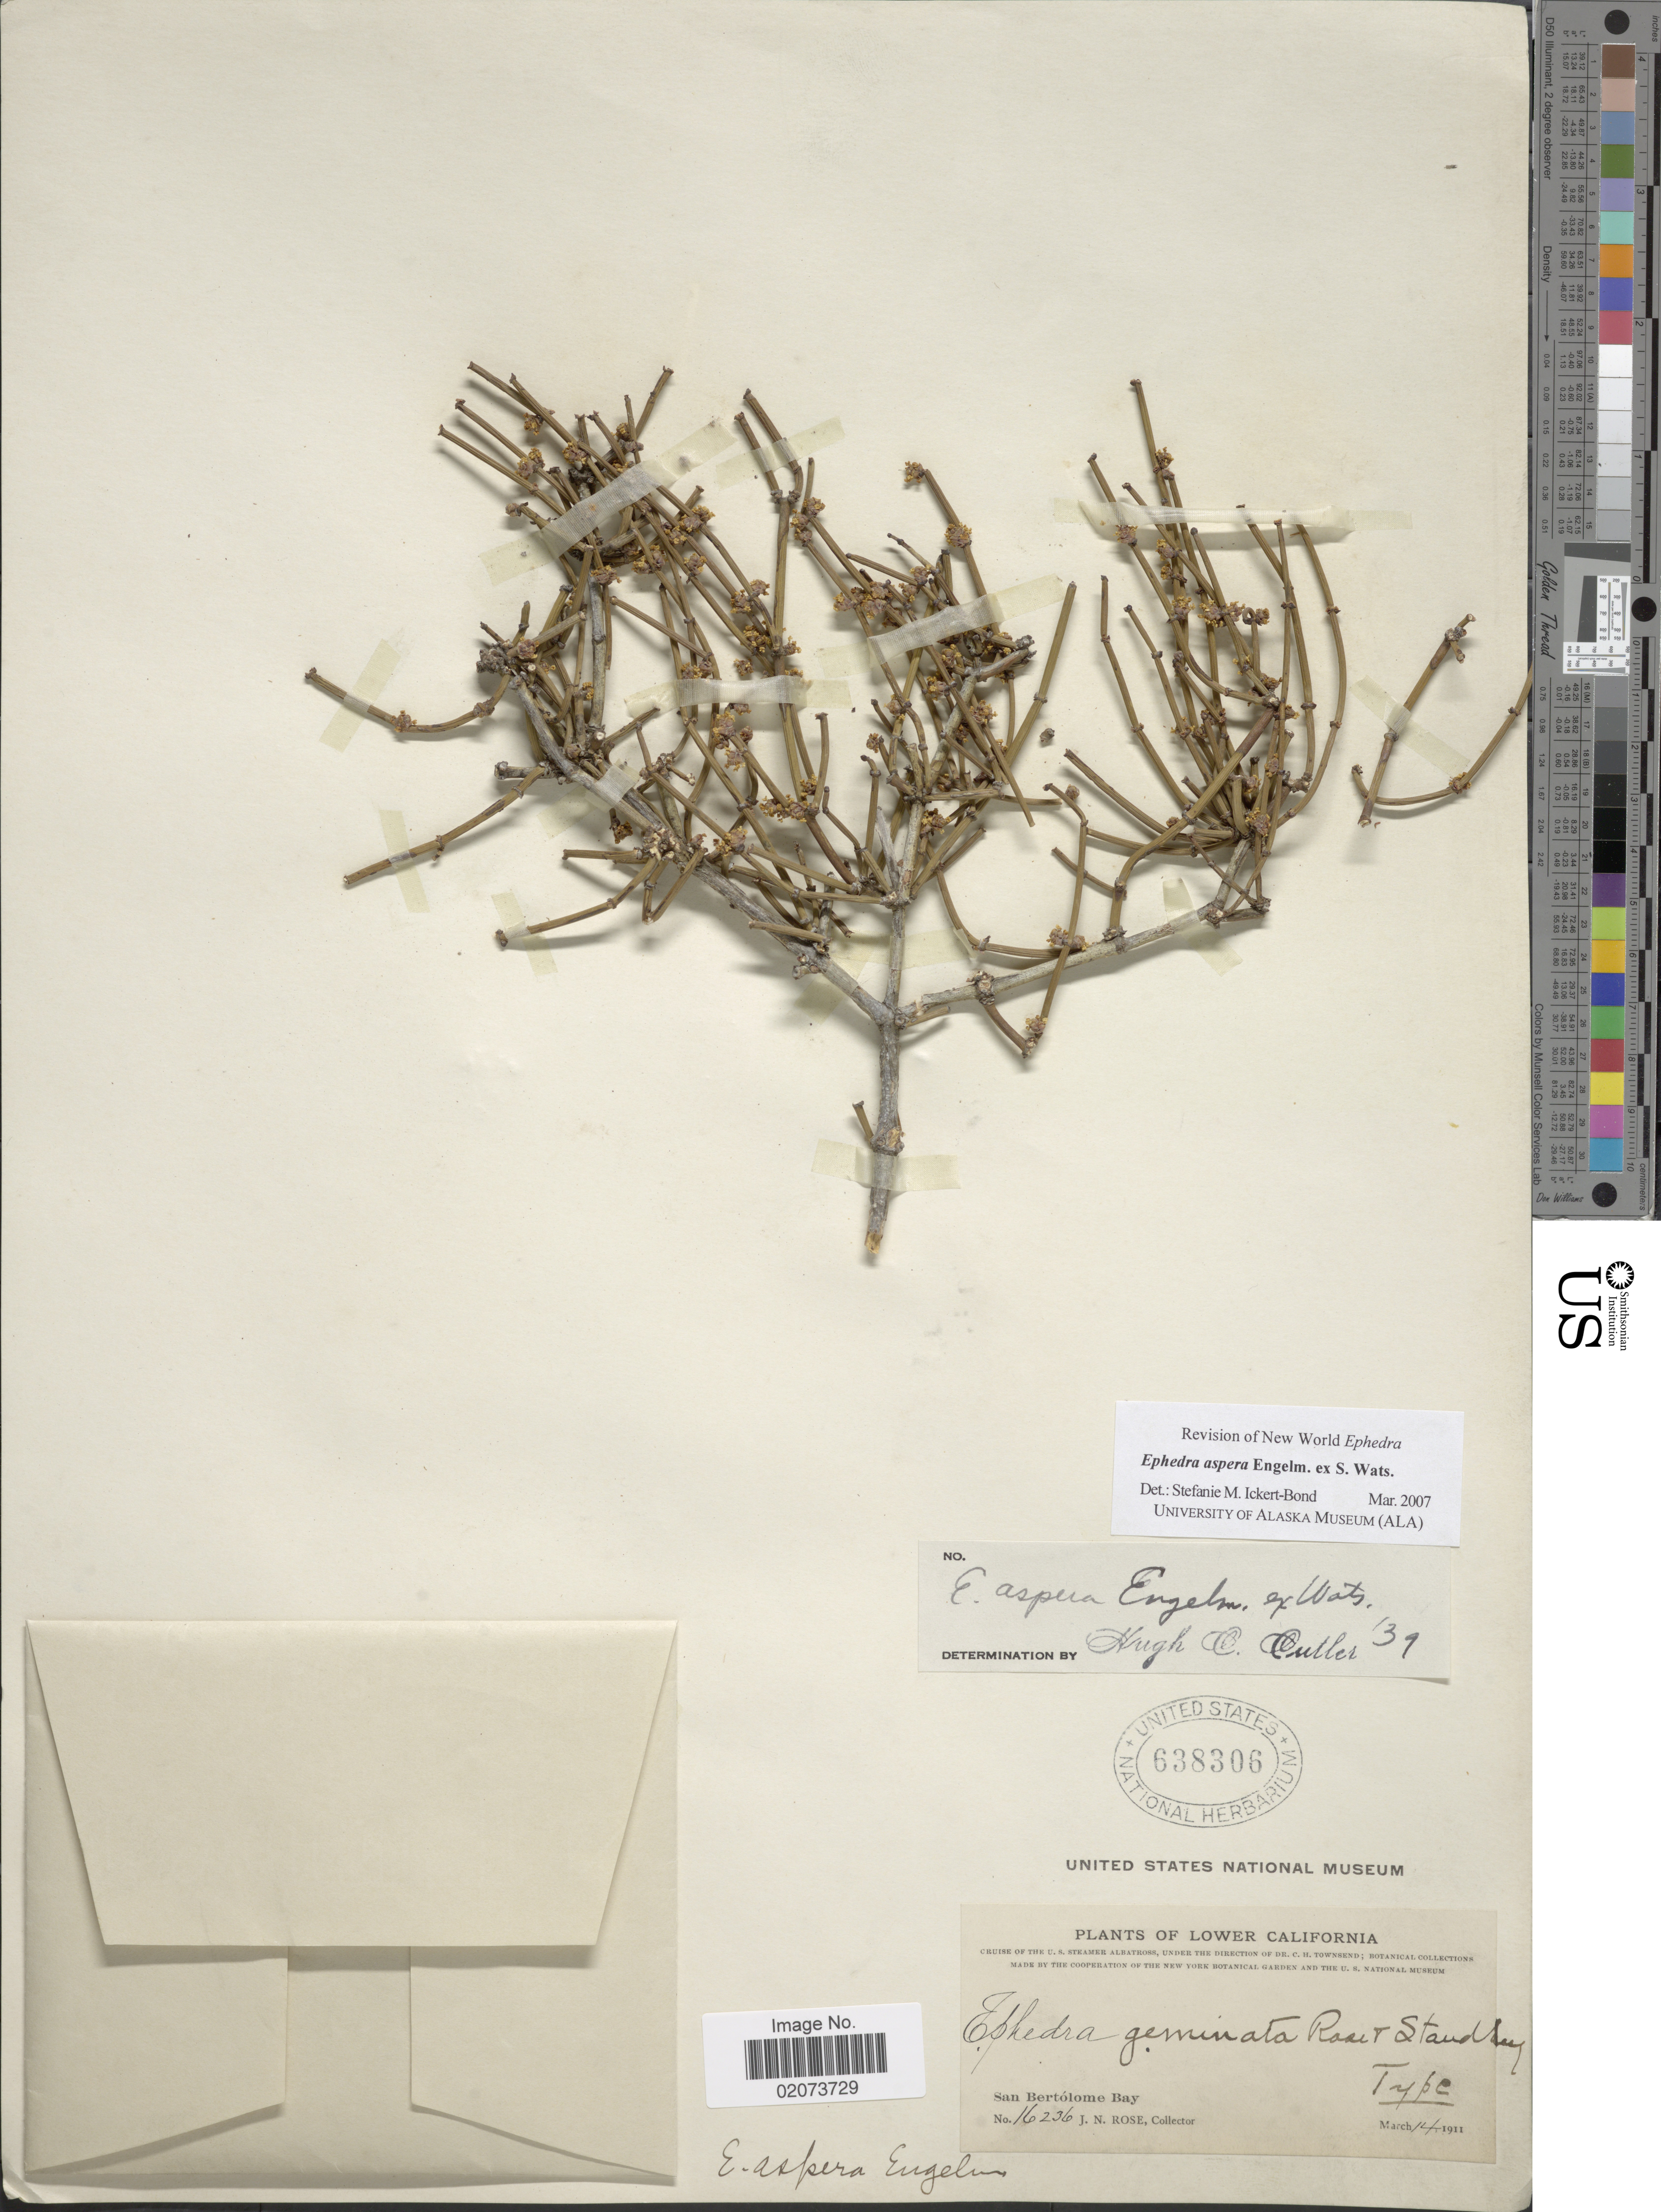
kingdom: Plantae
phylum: Tracheophyta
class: Gnetopsida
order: Ephedrales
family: Ephedraceae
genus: Ephedra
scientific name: Ephedra aspera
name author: Engelm. ex S. Watson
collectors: J. N. Rose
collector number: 16236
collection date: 1911-03-14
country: Mexico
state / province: Baja California Sur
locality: Lower California, San Bertolome Bay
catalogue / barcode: US 638306